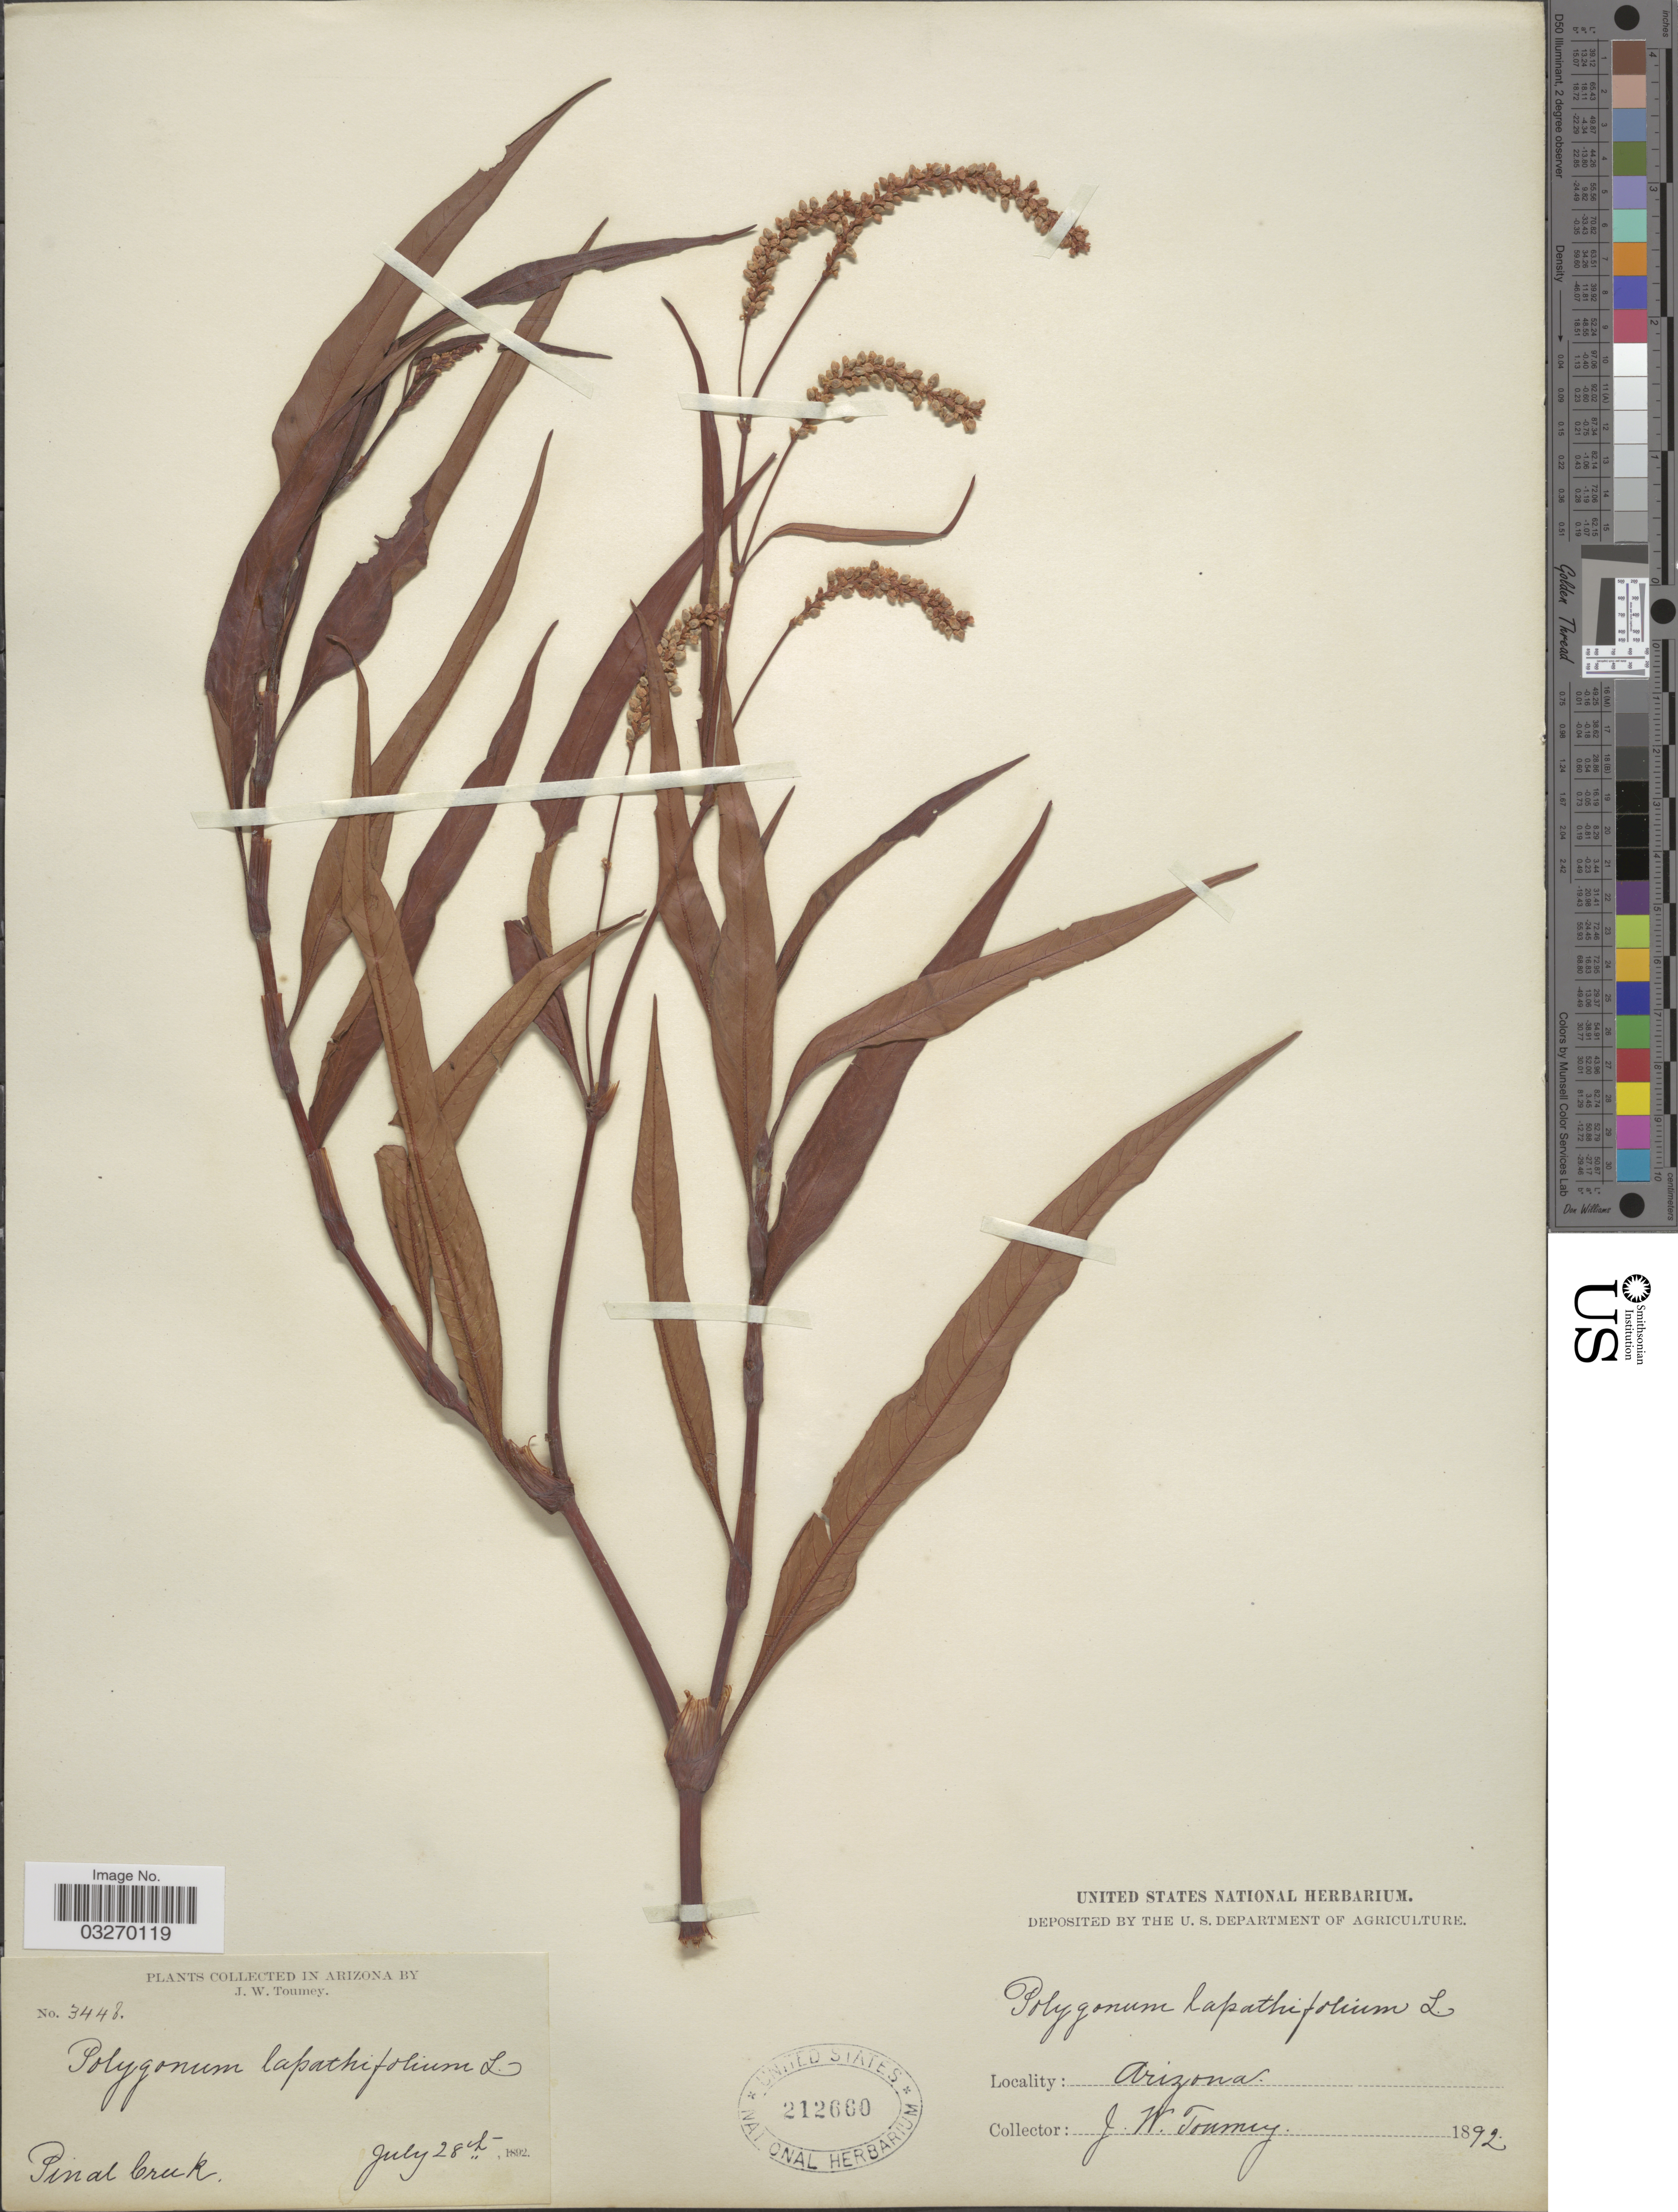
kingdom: Plantae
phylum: Tracheophyta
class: Magnoliopsida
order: Caryophyllales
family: Polygonaceae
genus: Persicaria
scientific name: Persicaria lapathifolia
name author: (L.) Delarbre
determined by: Atha, D. E.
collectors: J. W. Toumey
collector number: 3448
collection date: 1892-07-28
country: United States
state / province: Arizona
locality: Pinal Creek.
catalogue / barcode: US 212660